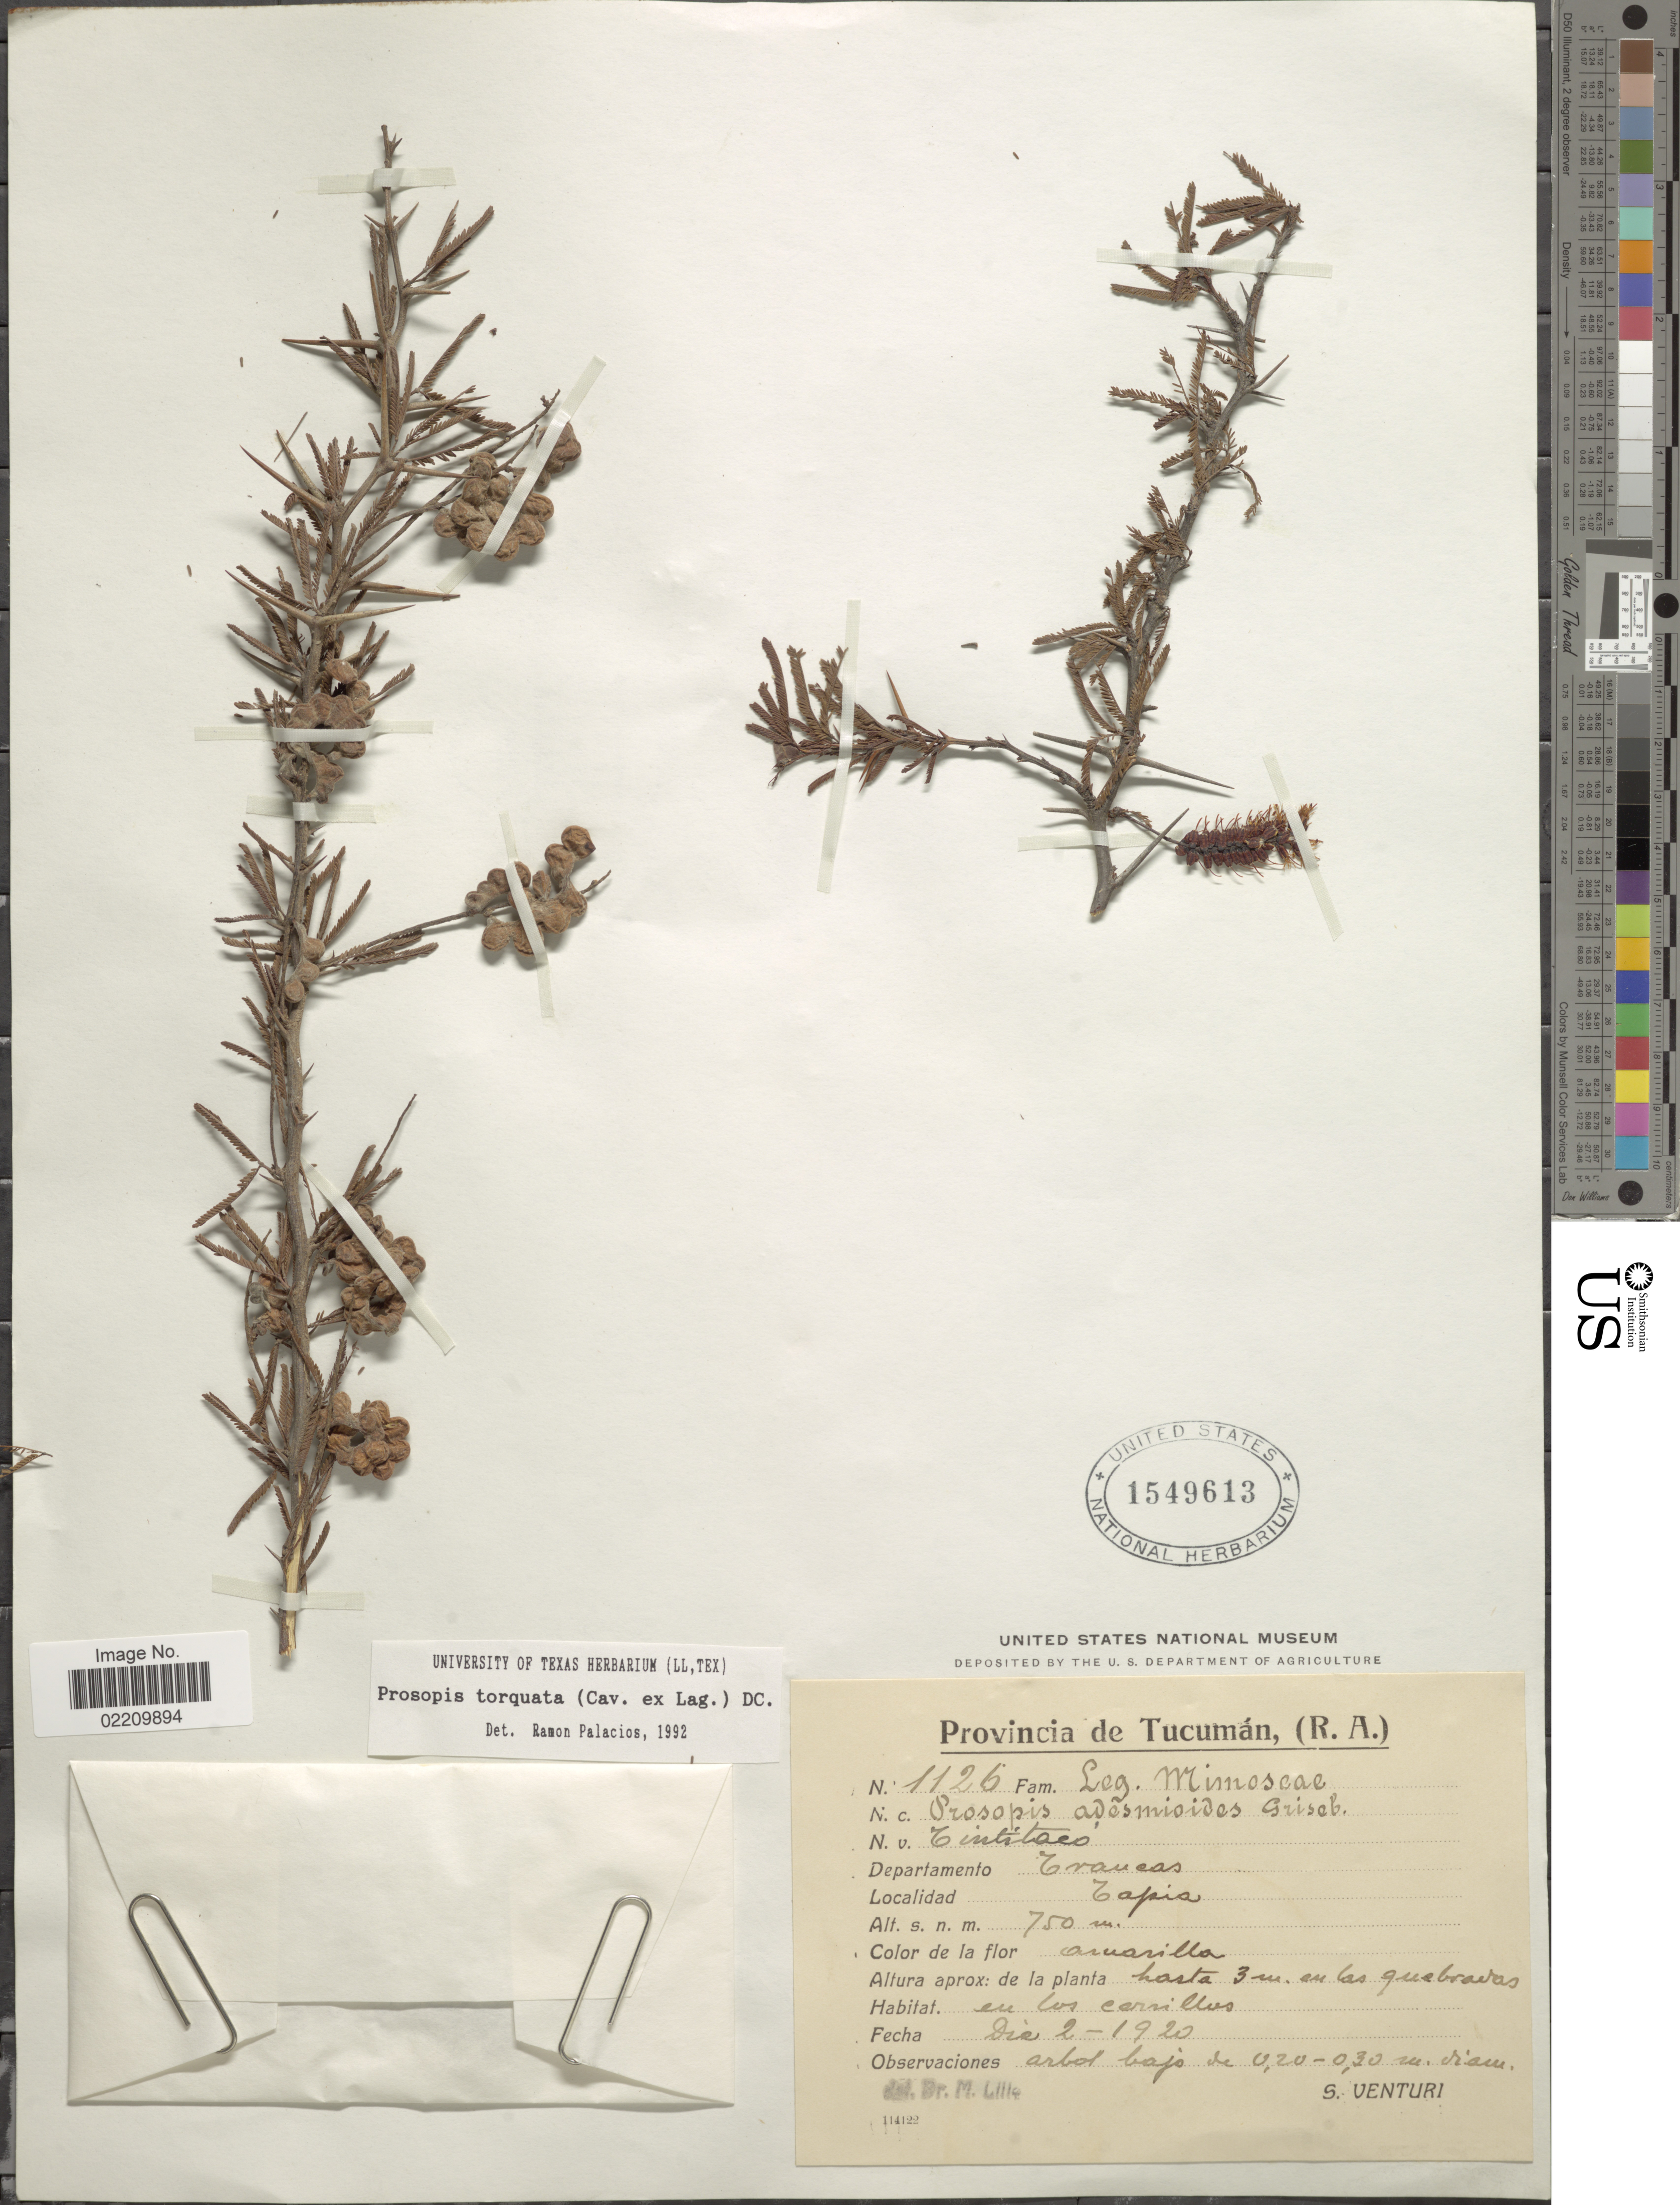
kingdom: Plantae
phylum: Tracheophyta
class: Magnoliopsida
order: Fabales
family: Fabaceae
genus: Strombocarpa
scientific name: Strombocarpa torquata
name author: (Lag.) Hutch.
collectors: S. Venturi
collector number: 1126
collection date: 1920-12-02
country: Argentina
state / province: Tucuman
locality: Departamento Trancas (R.A), Tapia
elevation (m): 750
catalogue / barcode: US 1549613